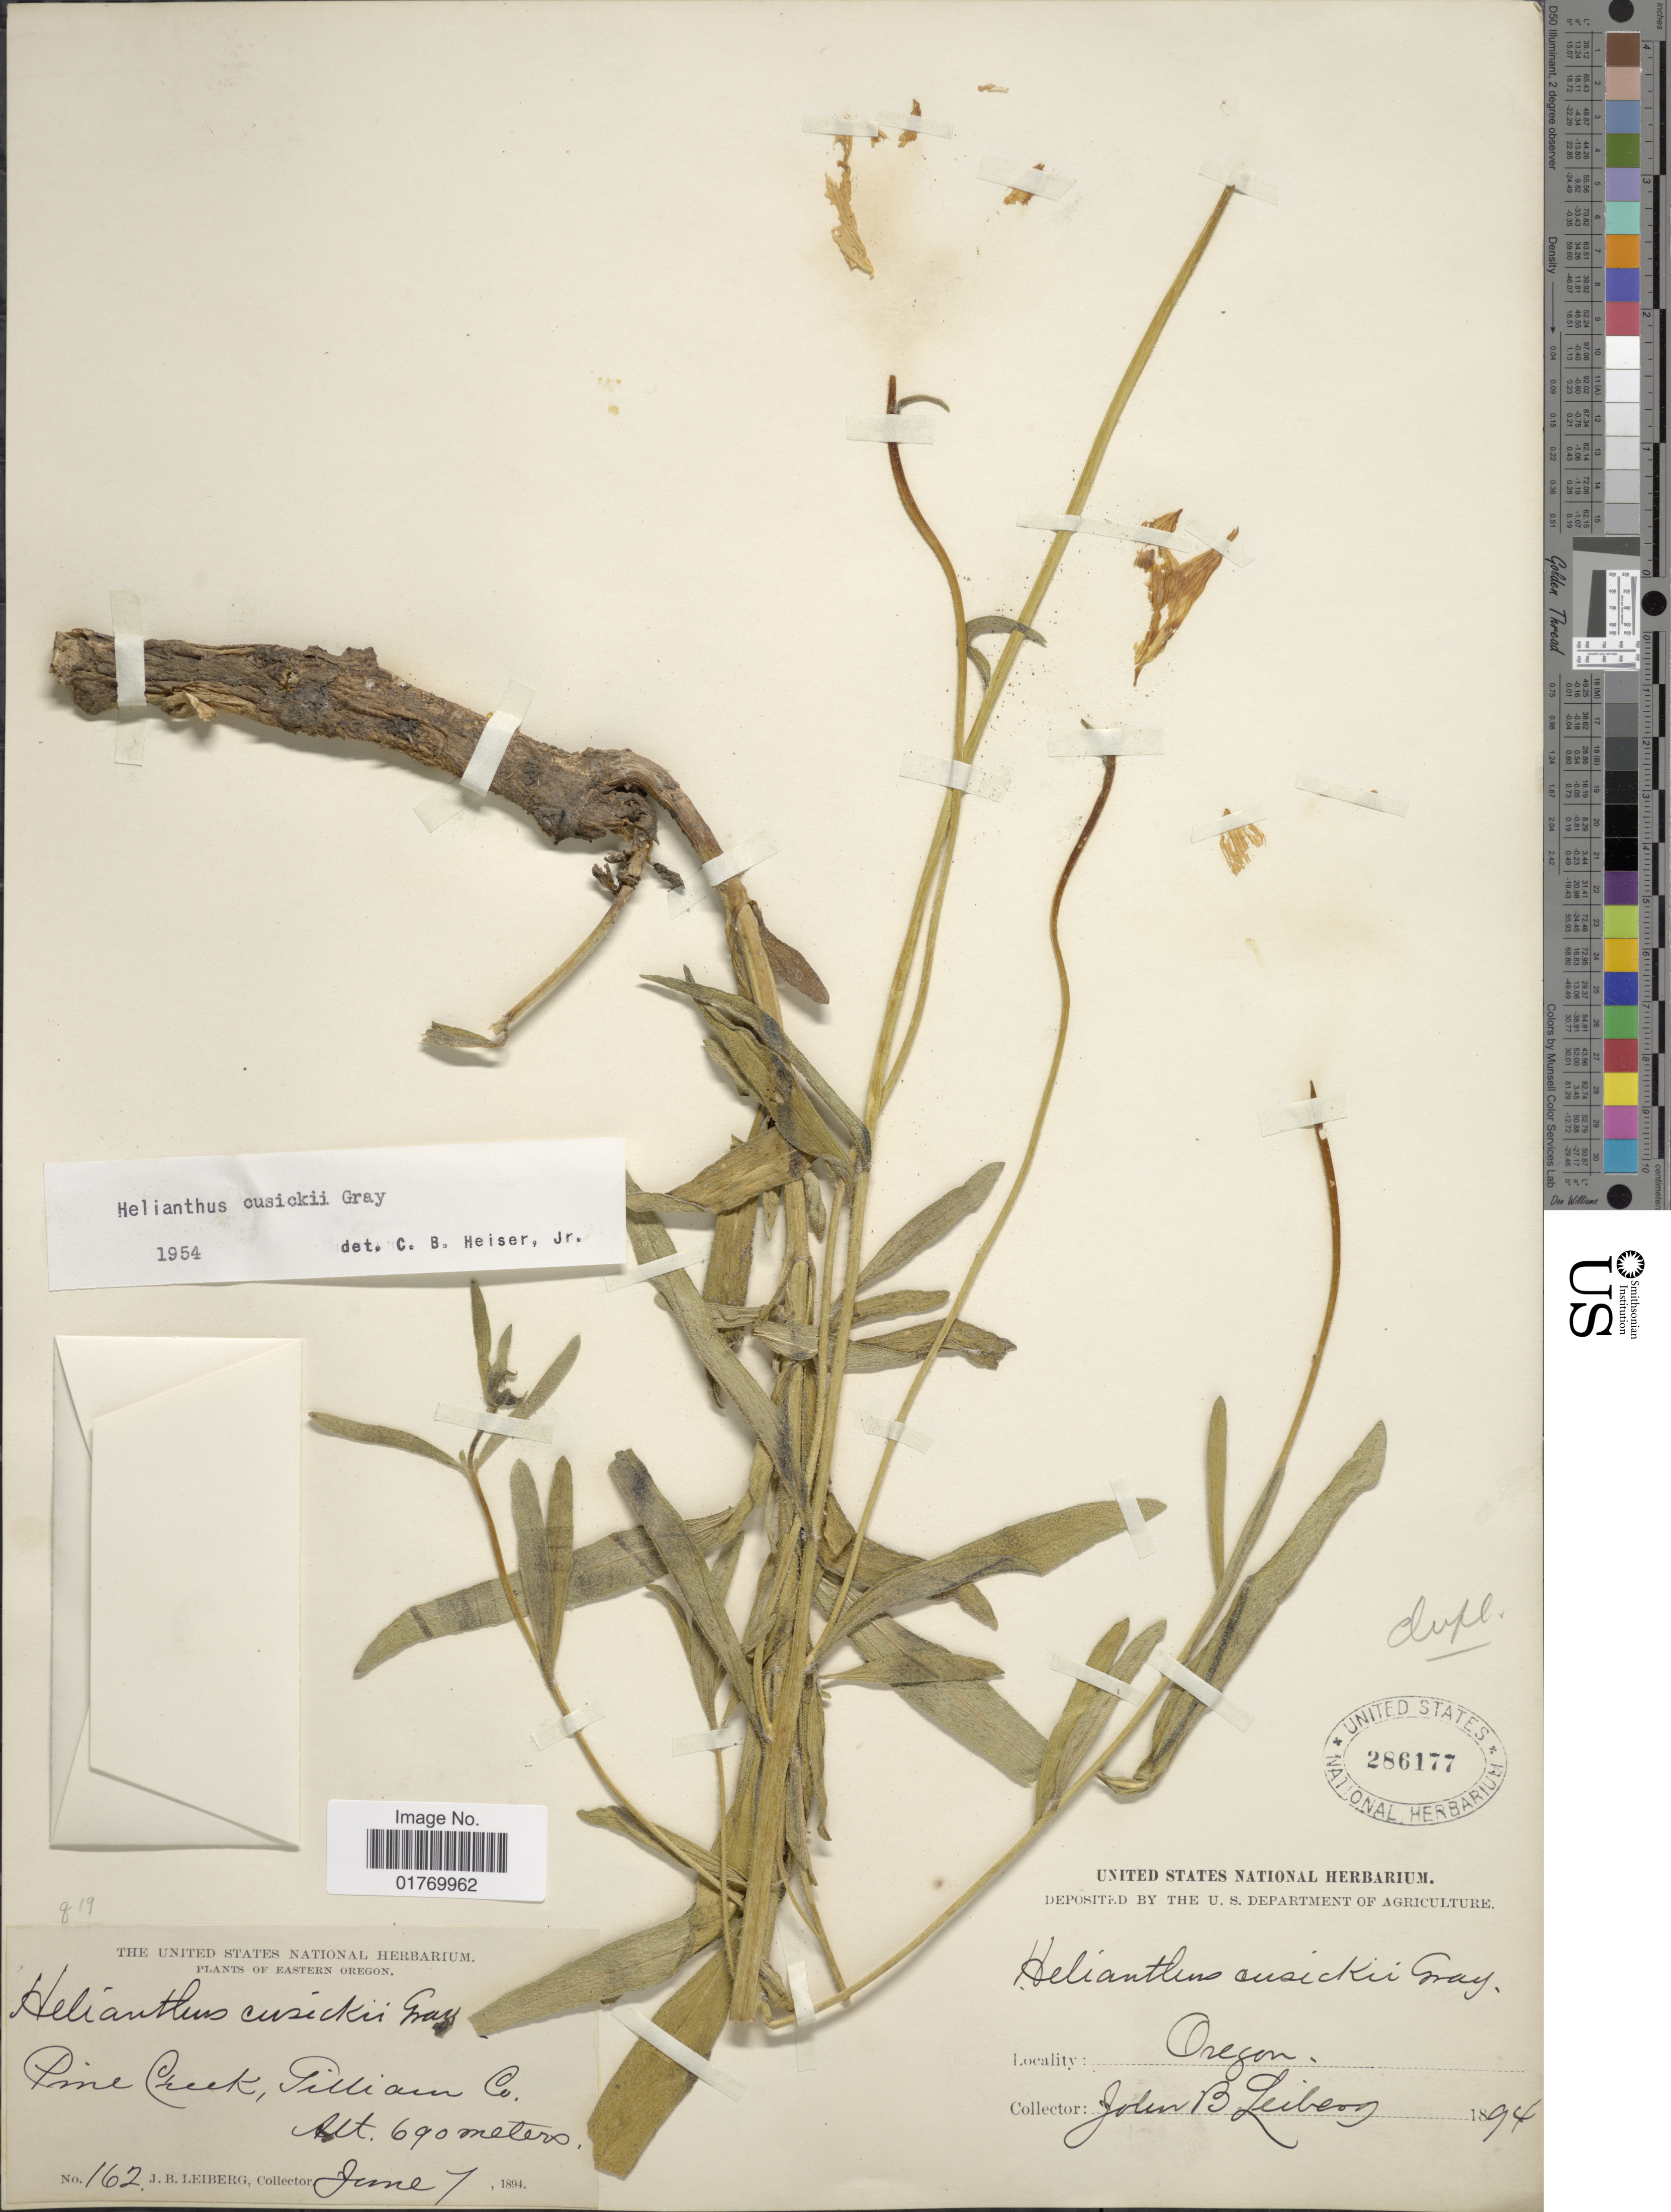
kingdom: Plantae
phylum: Tracheophyta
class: Magnoliopsida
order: Asterales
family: Asteraceae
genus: Helianthus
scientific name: Helianthus cusickii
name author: A. Gray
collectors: J. B. Leiberg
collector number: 162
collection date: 1894-06-07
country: United States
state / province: Oregon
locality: Pine Creek, Pilliam Co.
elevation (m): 690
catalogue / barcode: US 286177